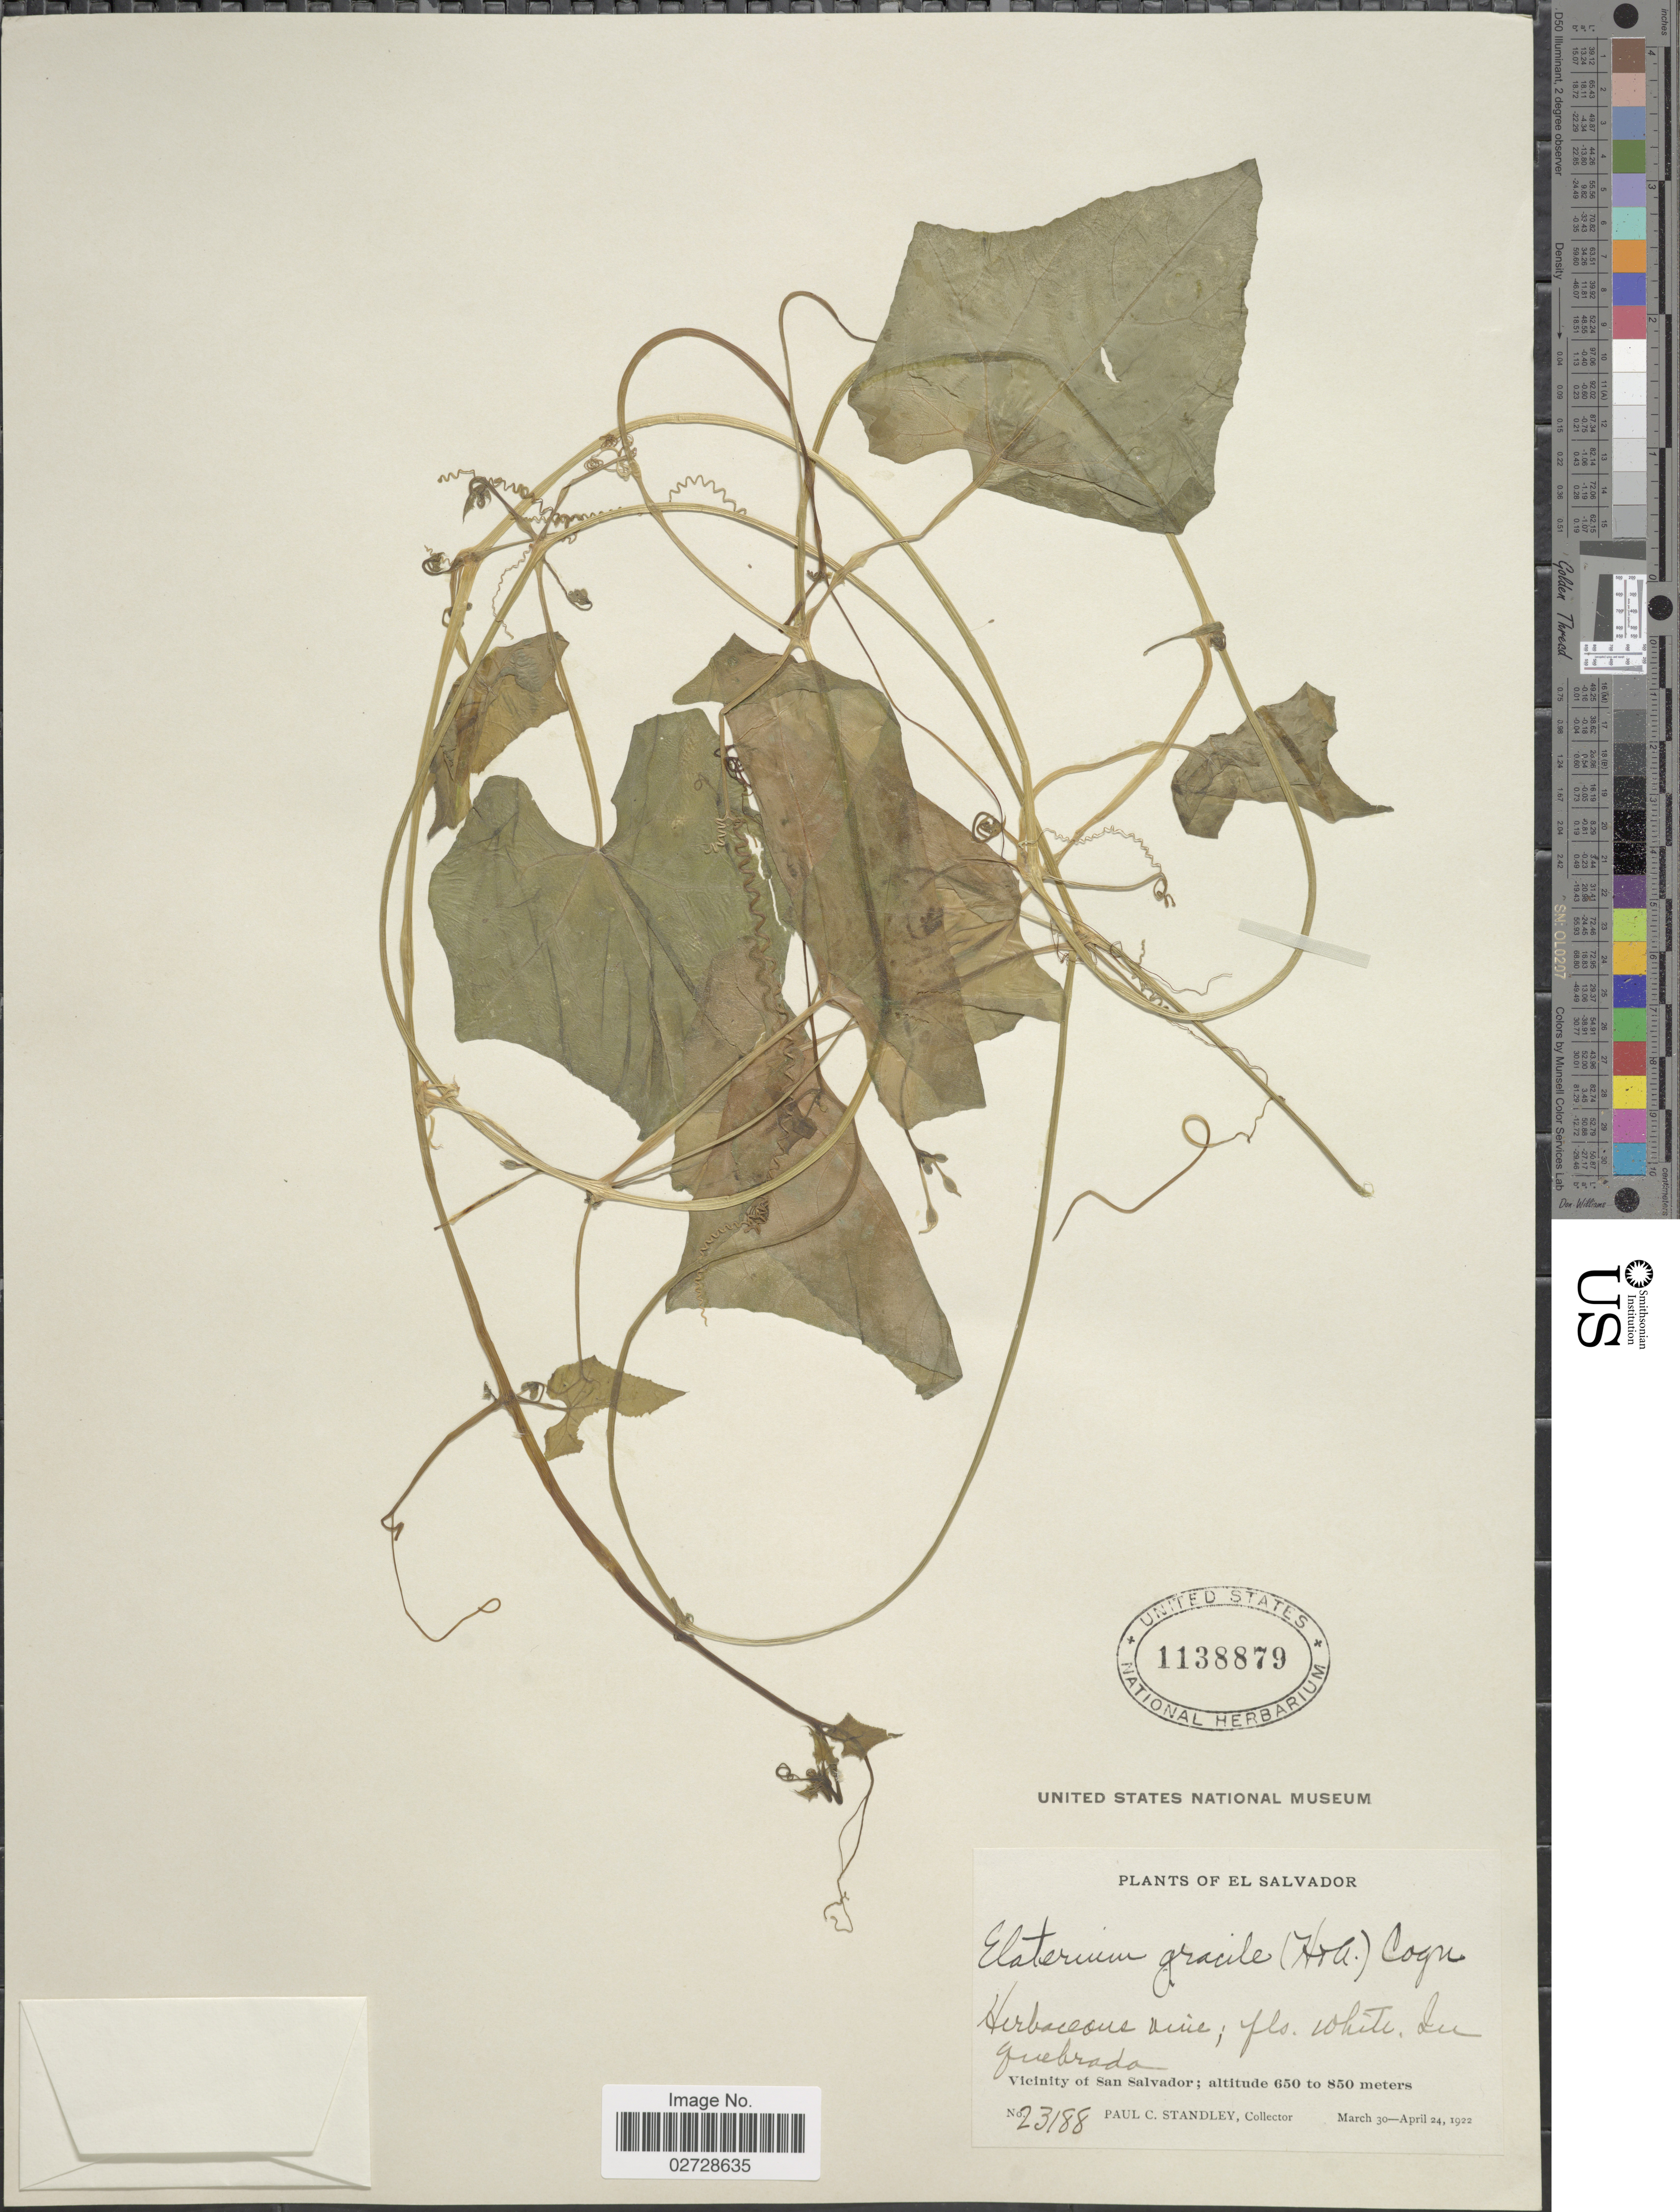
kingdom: Plantae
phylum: Tracheophyta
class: Magnoliopsida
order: Cucurbitales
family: Cucurbitaceae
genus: Cyclanthera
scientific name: Cyclanthera carthagenensis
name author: (Jacq.) H. Schaef. & S.S. Renner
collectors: P. C. Standley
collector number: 23188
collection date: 1922-03-30/1922-04-24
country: El Salvador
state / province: San Salvador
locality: In quebrada, Vicinity of San Salvador.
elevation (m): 650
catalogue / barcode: US 1138879